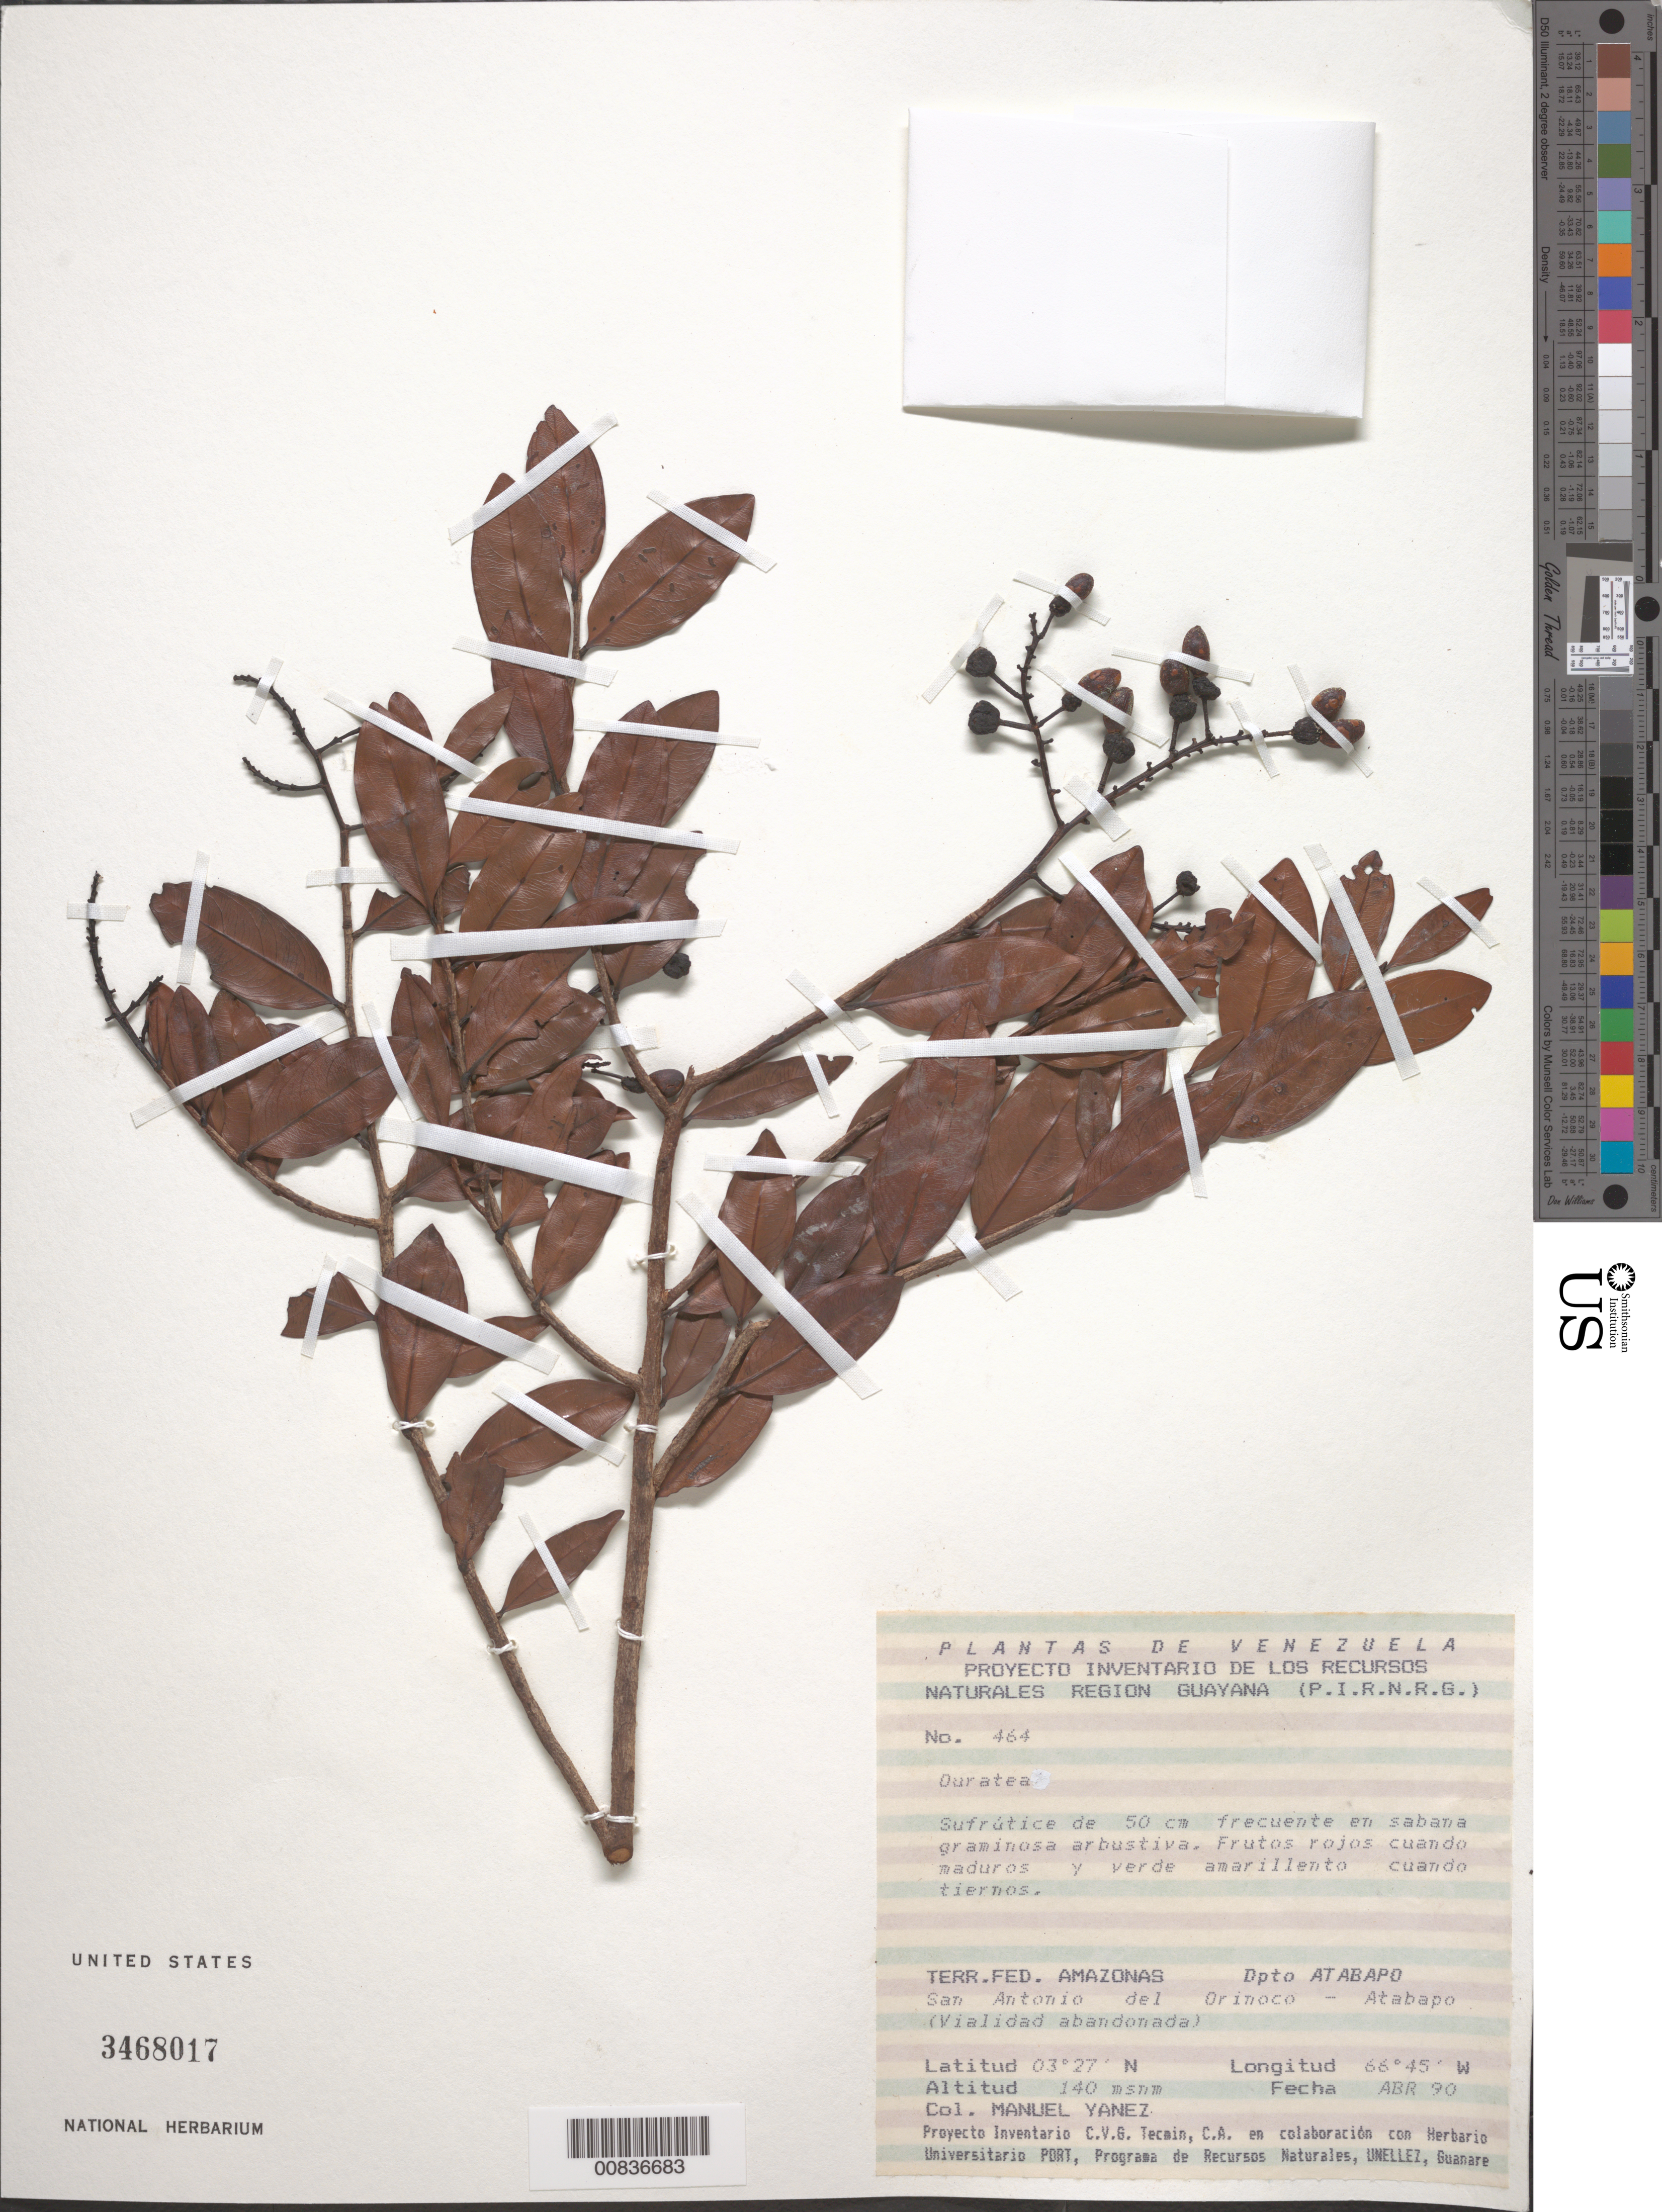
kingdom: Plantae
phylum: Tracheophyta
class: Magnoliopsida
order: Malpighiales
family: Ochnaceae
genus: Ouratea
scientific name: Ouratea sp.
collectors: M. Yanez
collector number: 464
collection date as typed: Apr-90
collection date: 1990-04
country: Venezuela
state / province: Amazonas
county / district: Atabapo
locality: San Antonio del Orinoco (Vialidad abandonada)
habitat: Sabana graminosa arbustiva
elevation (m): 140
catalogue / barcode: US 3468017